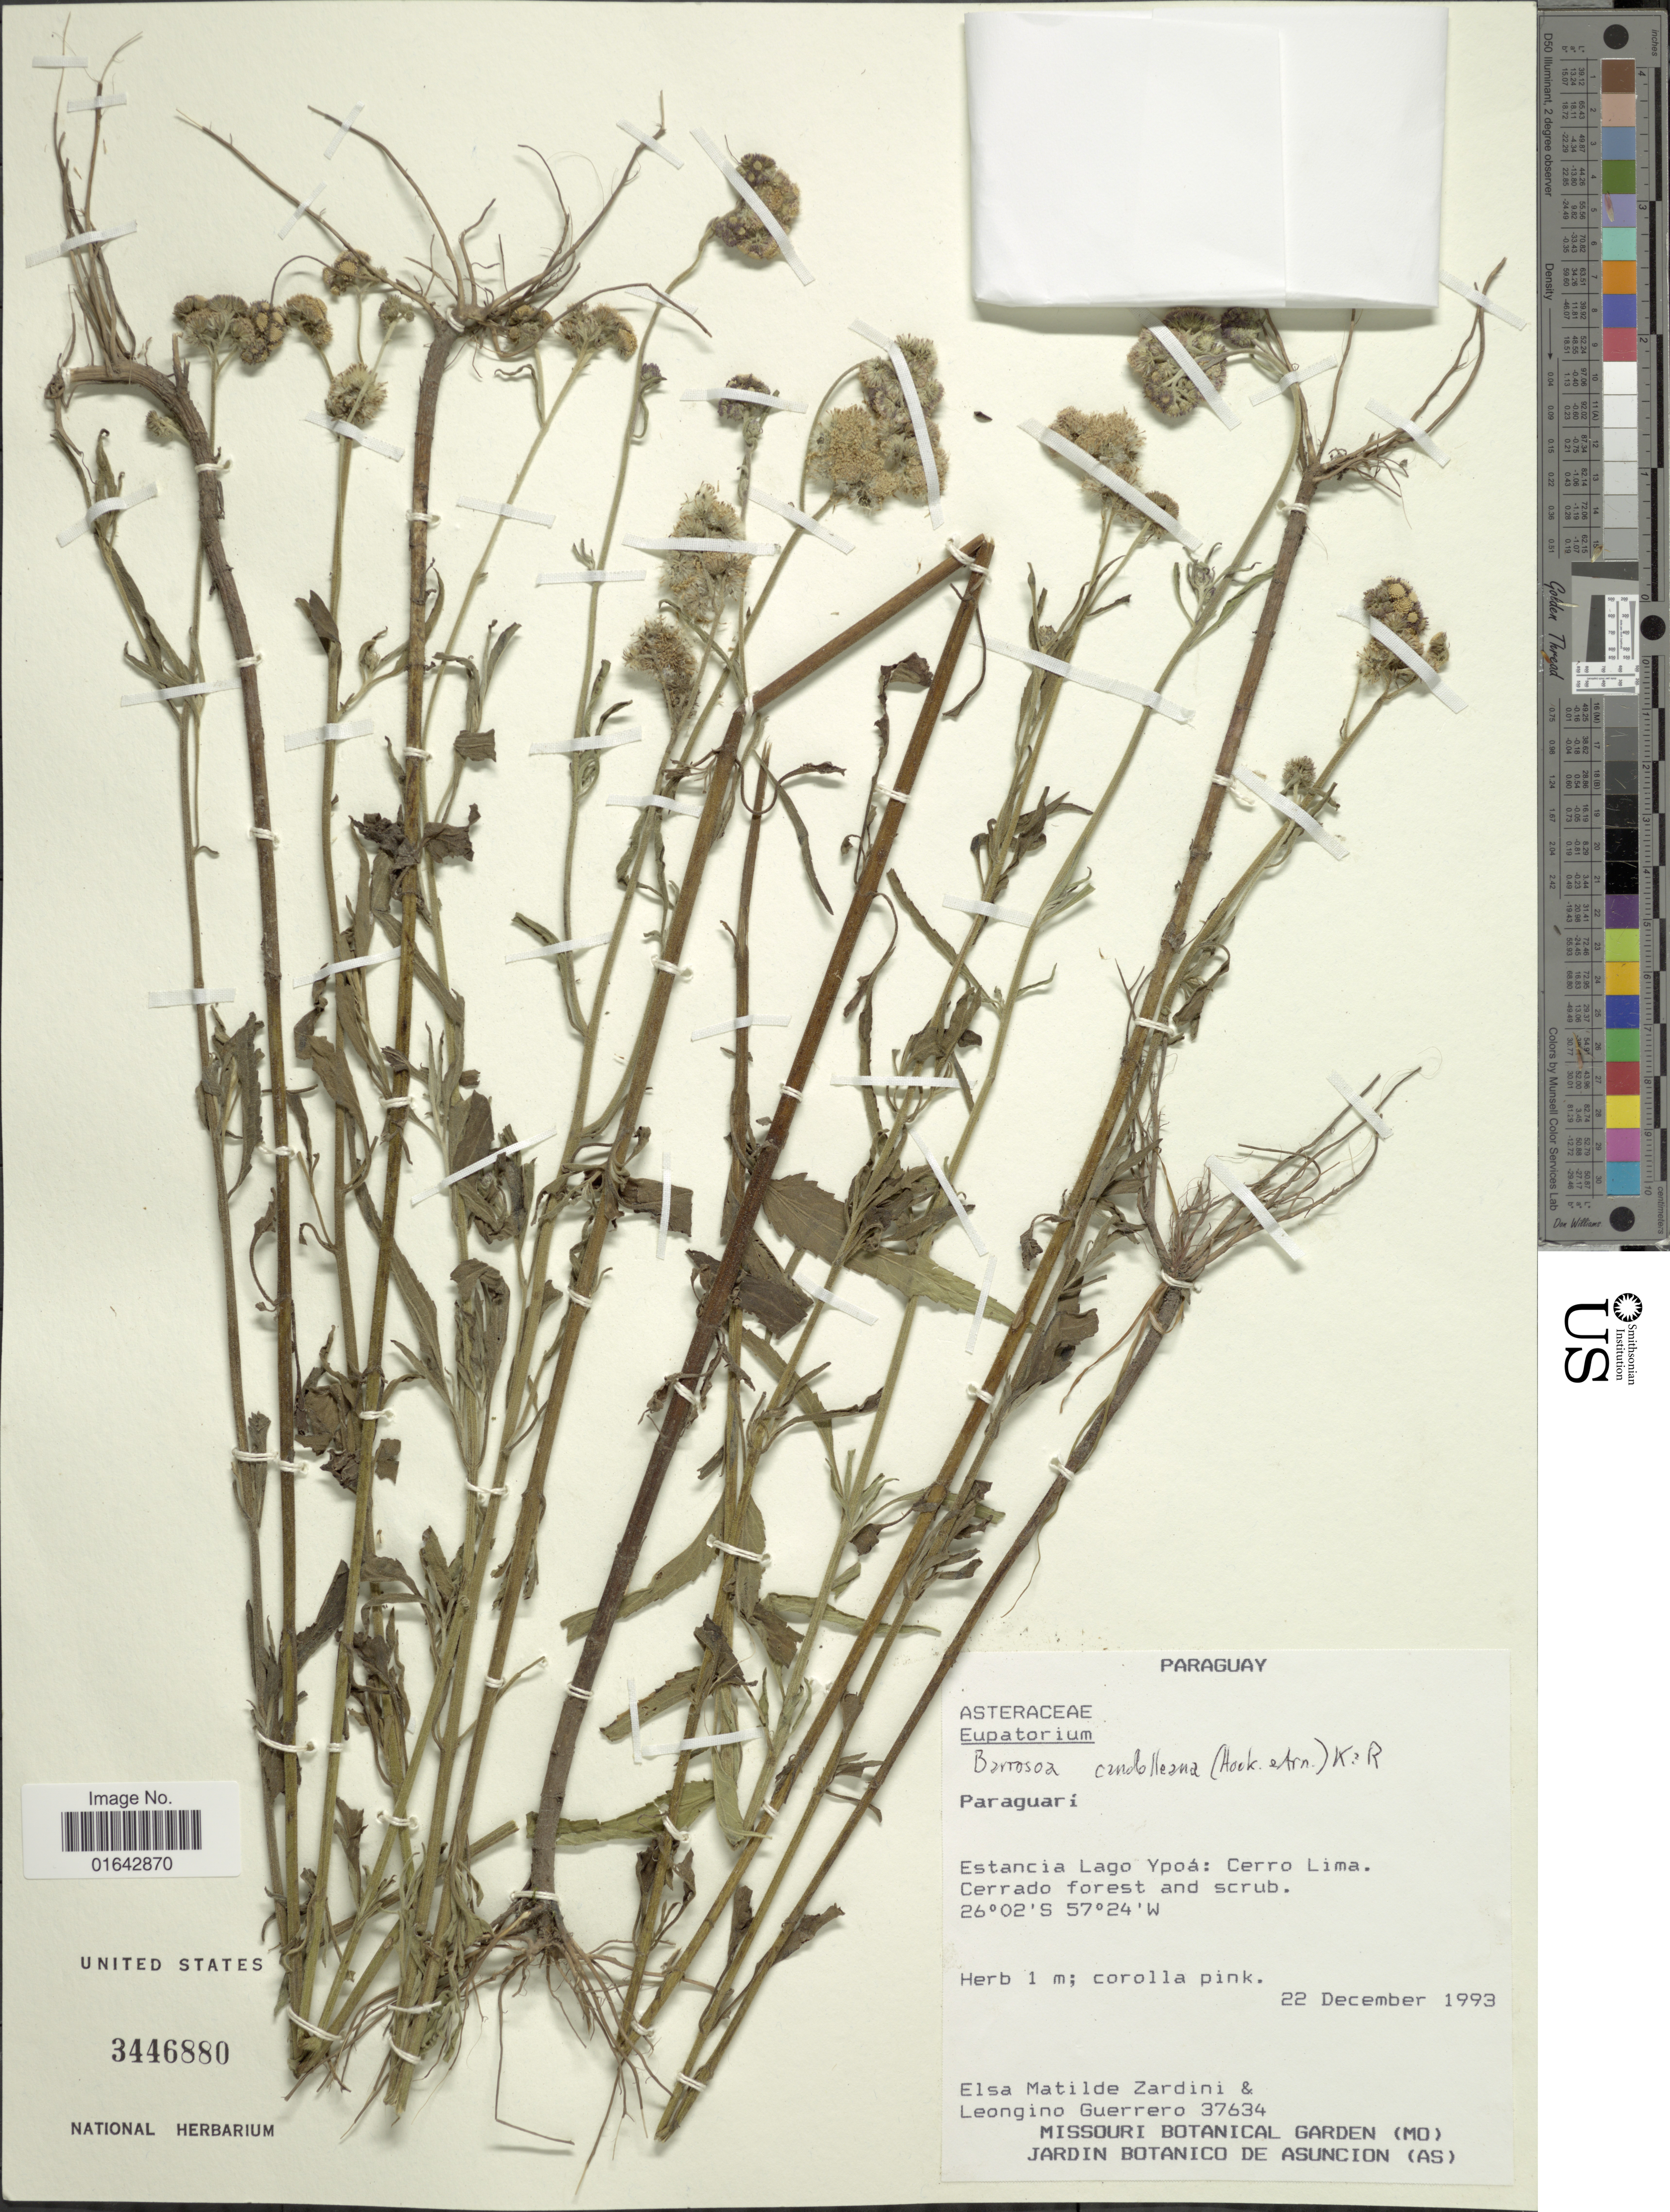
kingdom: Plantae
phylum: Tracheophyta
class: Magnoliopsida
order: Asterales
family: Asteraceae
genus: Barrosoa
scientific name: Barrosoa candolleana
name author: (Hook. & Arn.) R.M. King & H. Rob.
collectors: E. M. Zardini & L. Guerrero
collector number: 37634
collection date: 1993-12-22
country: Paraguay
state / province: Paraguari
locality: Paraguari. Estancia Lago Ypoâ: Cerro Lima. Cerrado forest and scrub.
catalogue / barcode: US 3446880